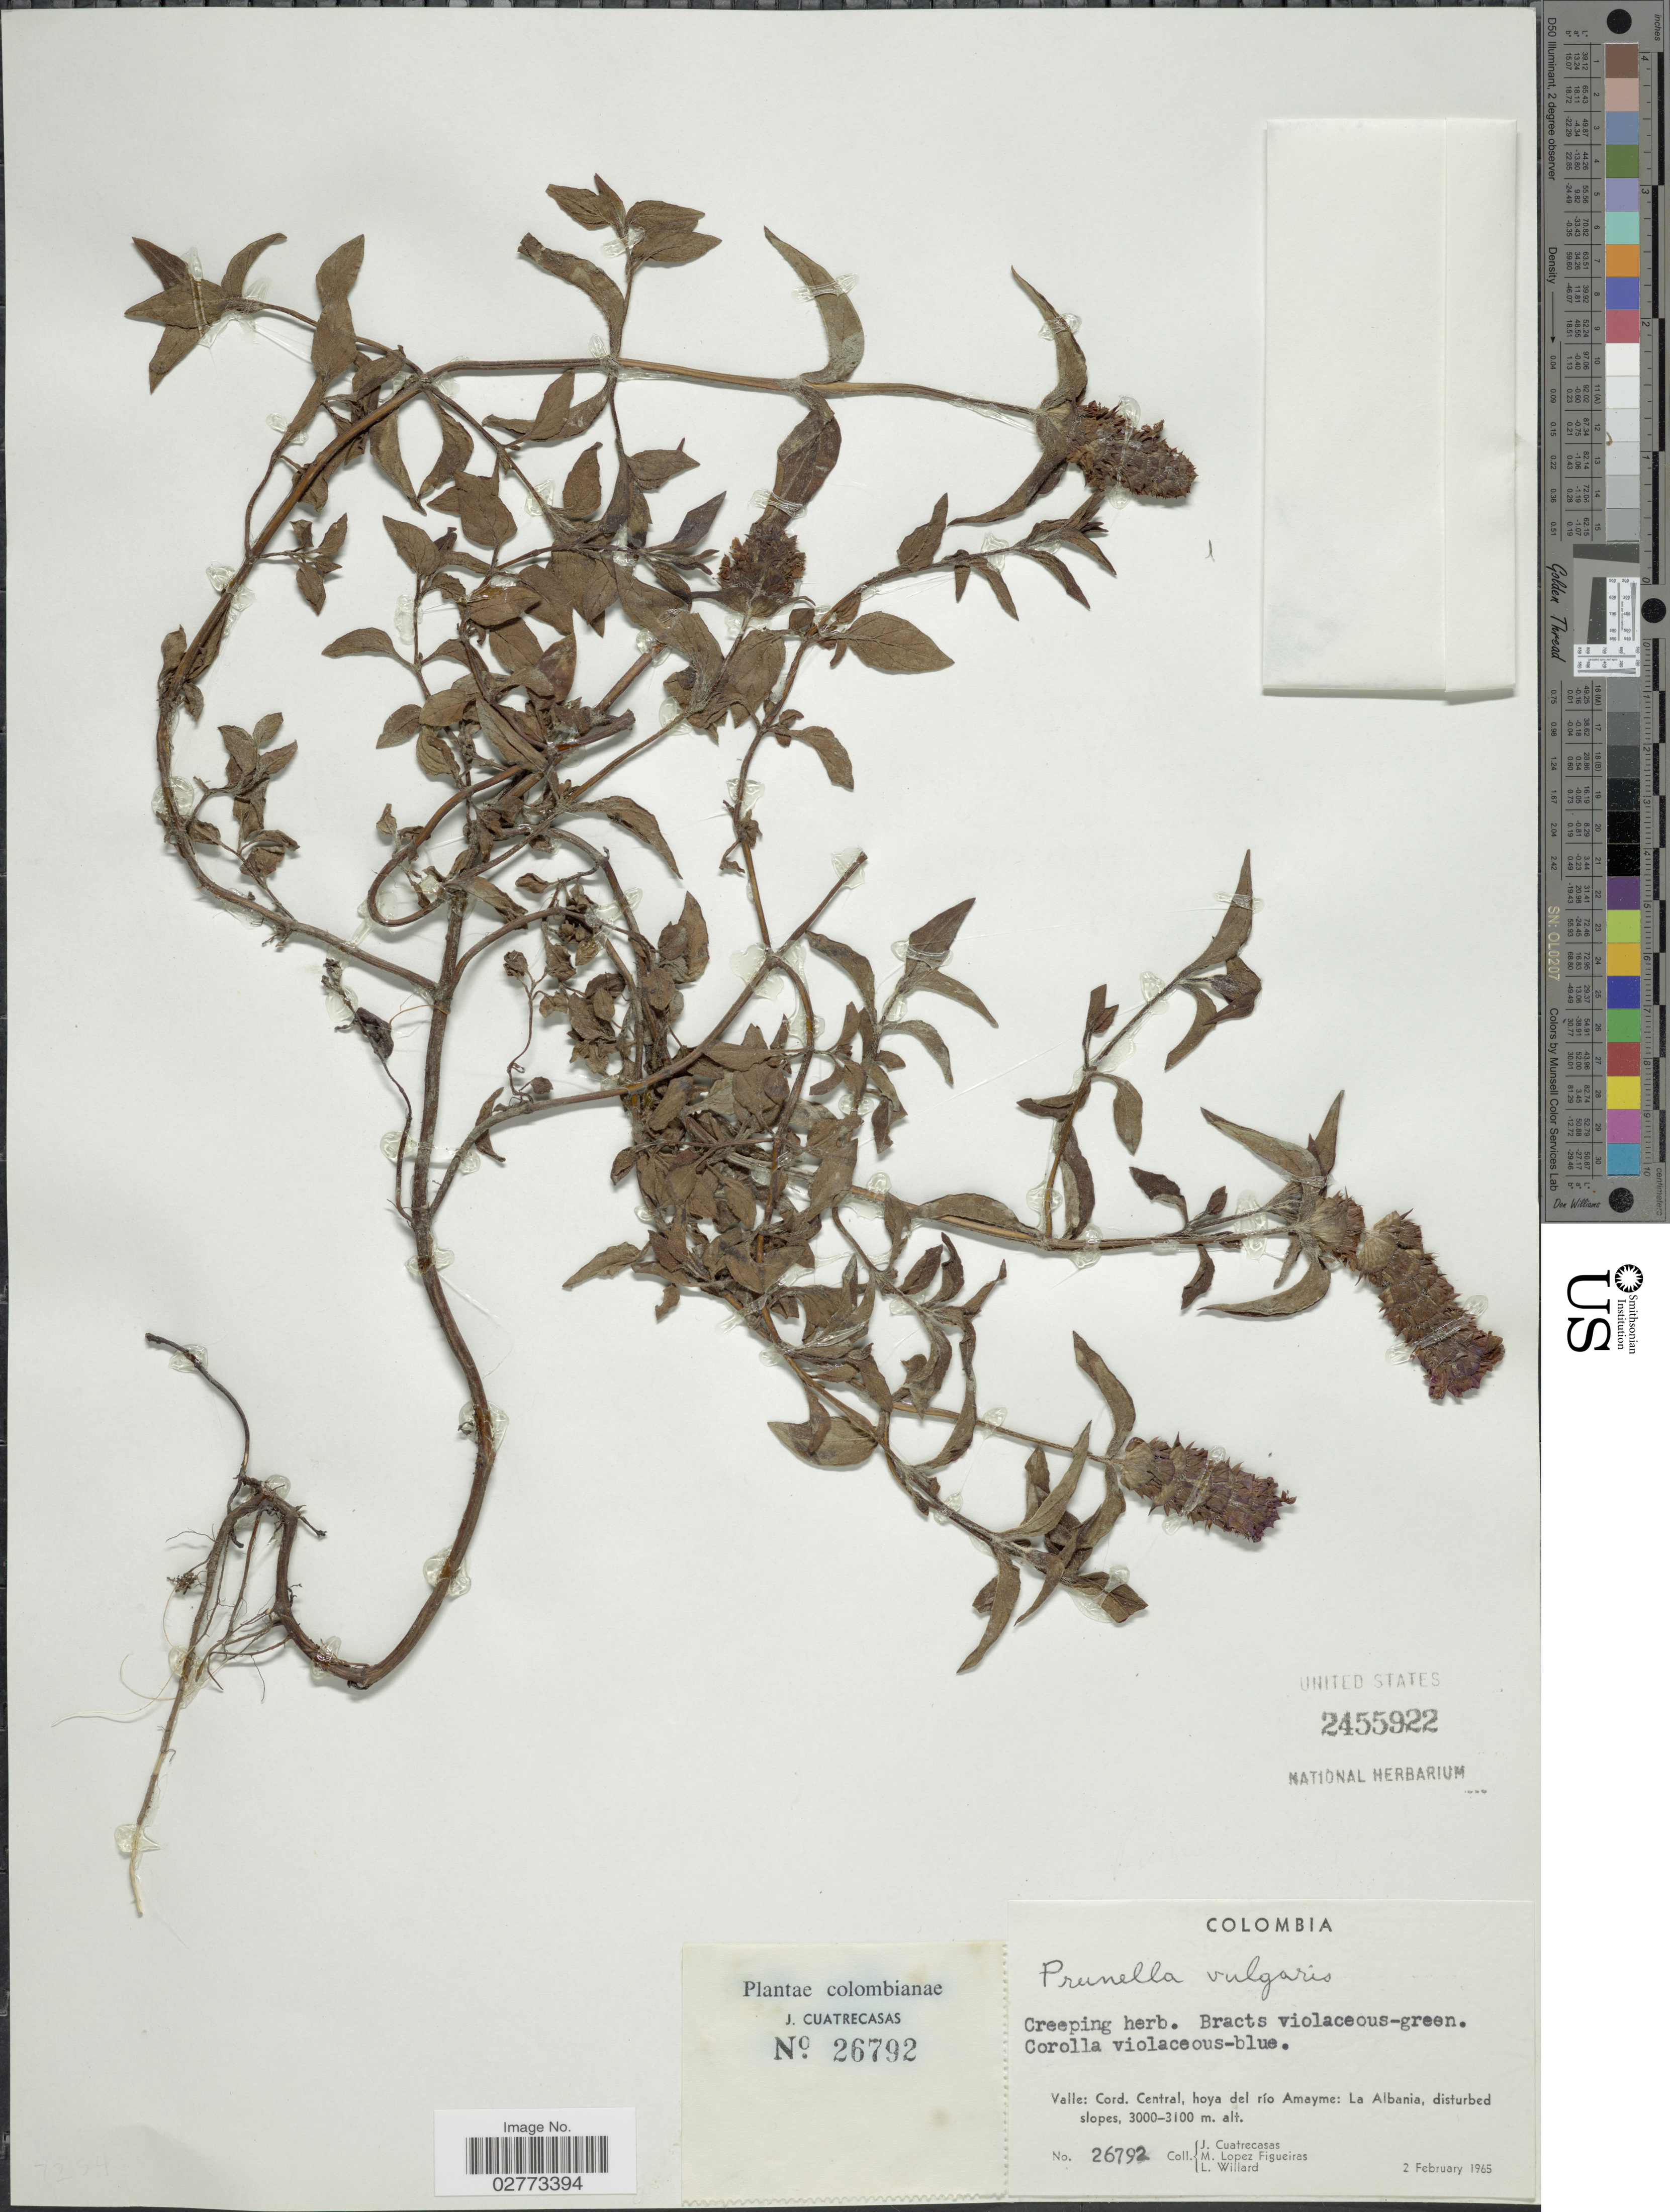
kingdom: Plantae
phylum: Tracheophyta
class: Magnoliopsida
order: Lamiales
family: Lamiaceae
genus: Prunella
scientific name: Prunella vulgaris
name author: L.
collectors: J. Cuatrecasas, M. López Figueiras & L. Willard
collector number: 26792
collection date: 1965-02-02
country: Colombia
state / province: Valle del Cauca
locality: Valle: Cord. Central, hoya del río Amayme: La Albania, disturbed slopes.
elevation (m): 3000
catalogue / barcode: US 2455922